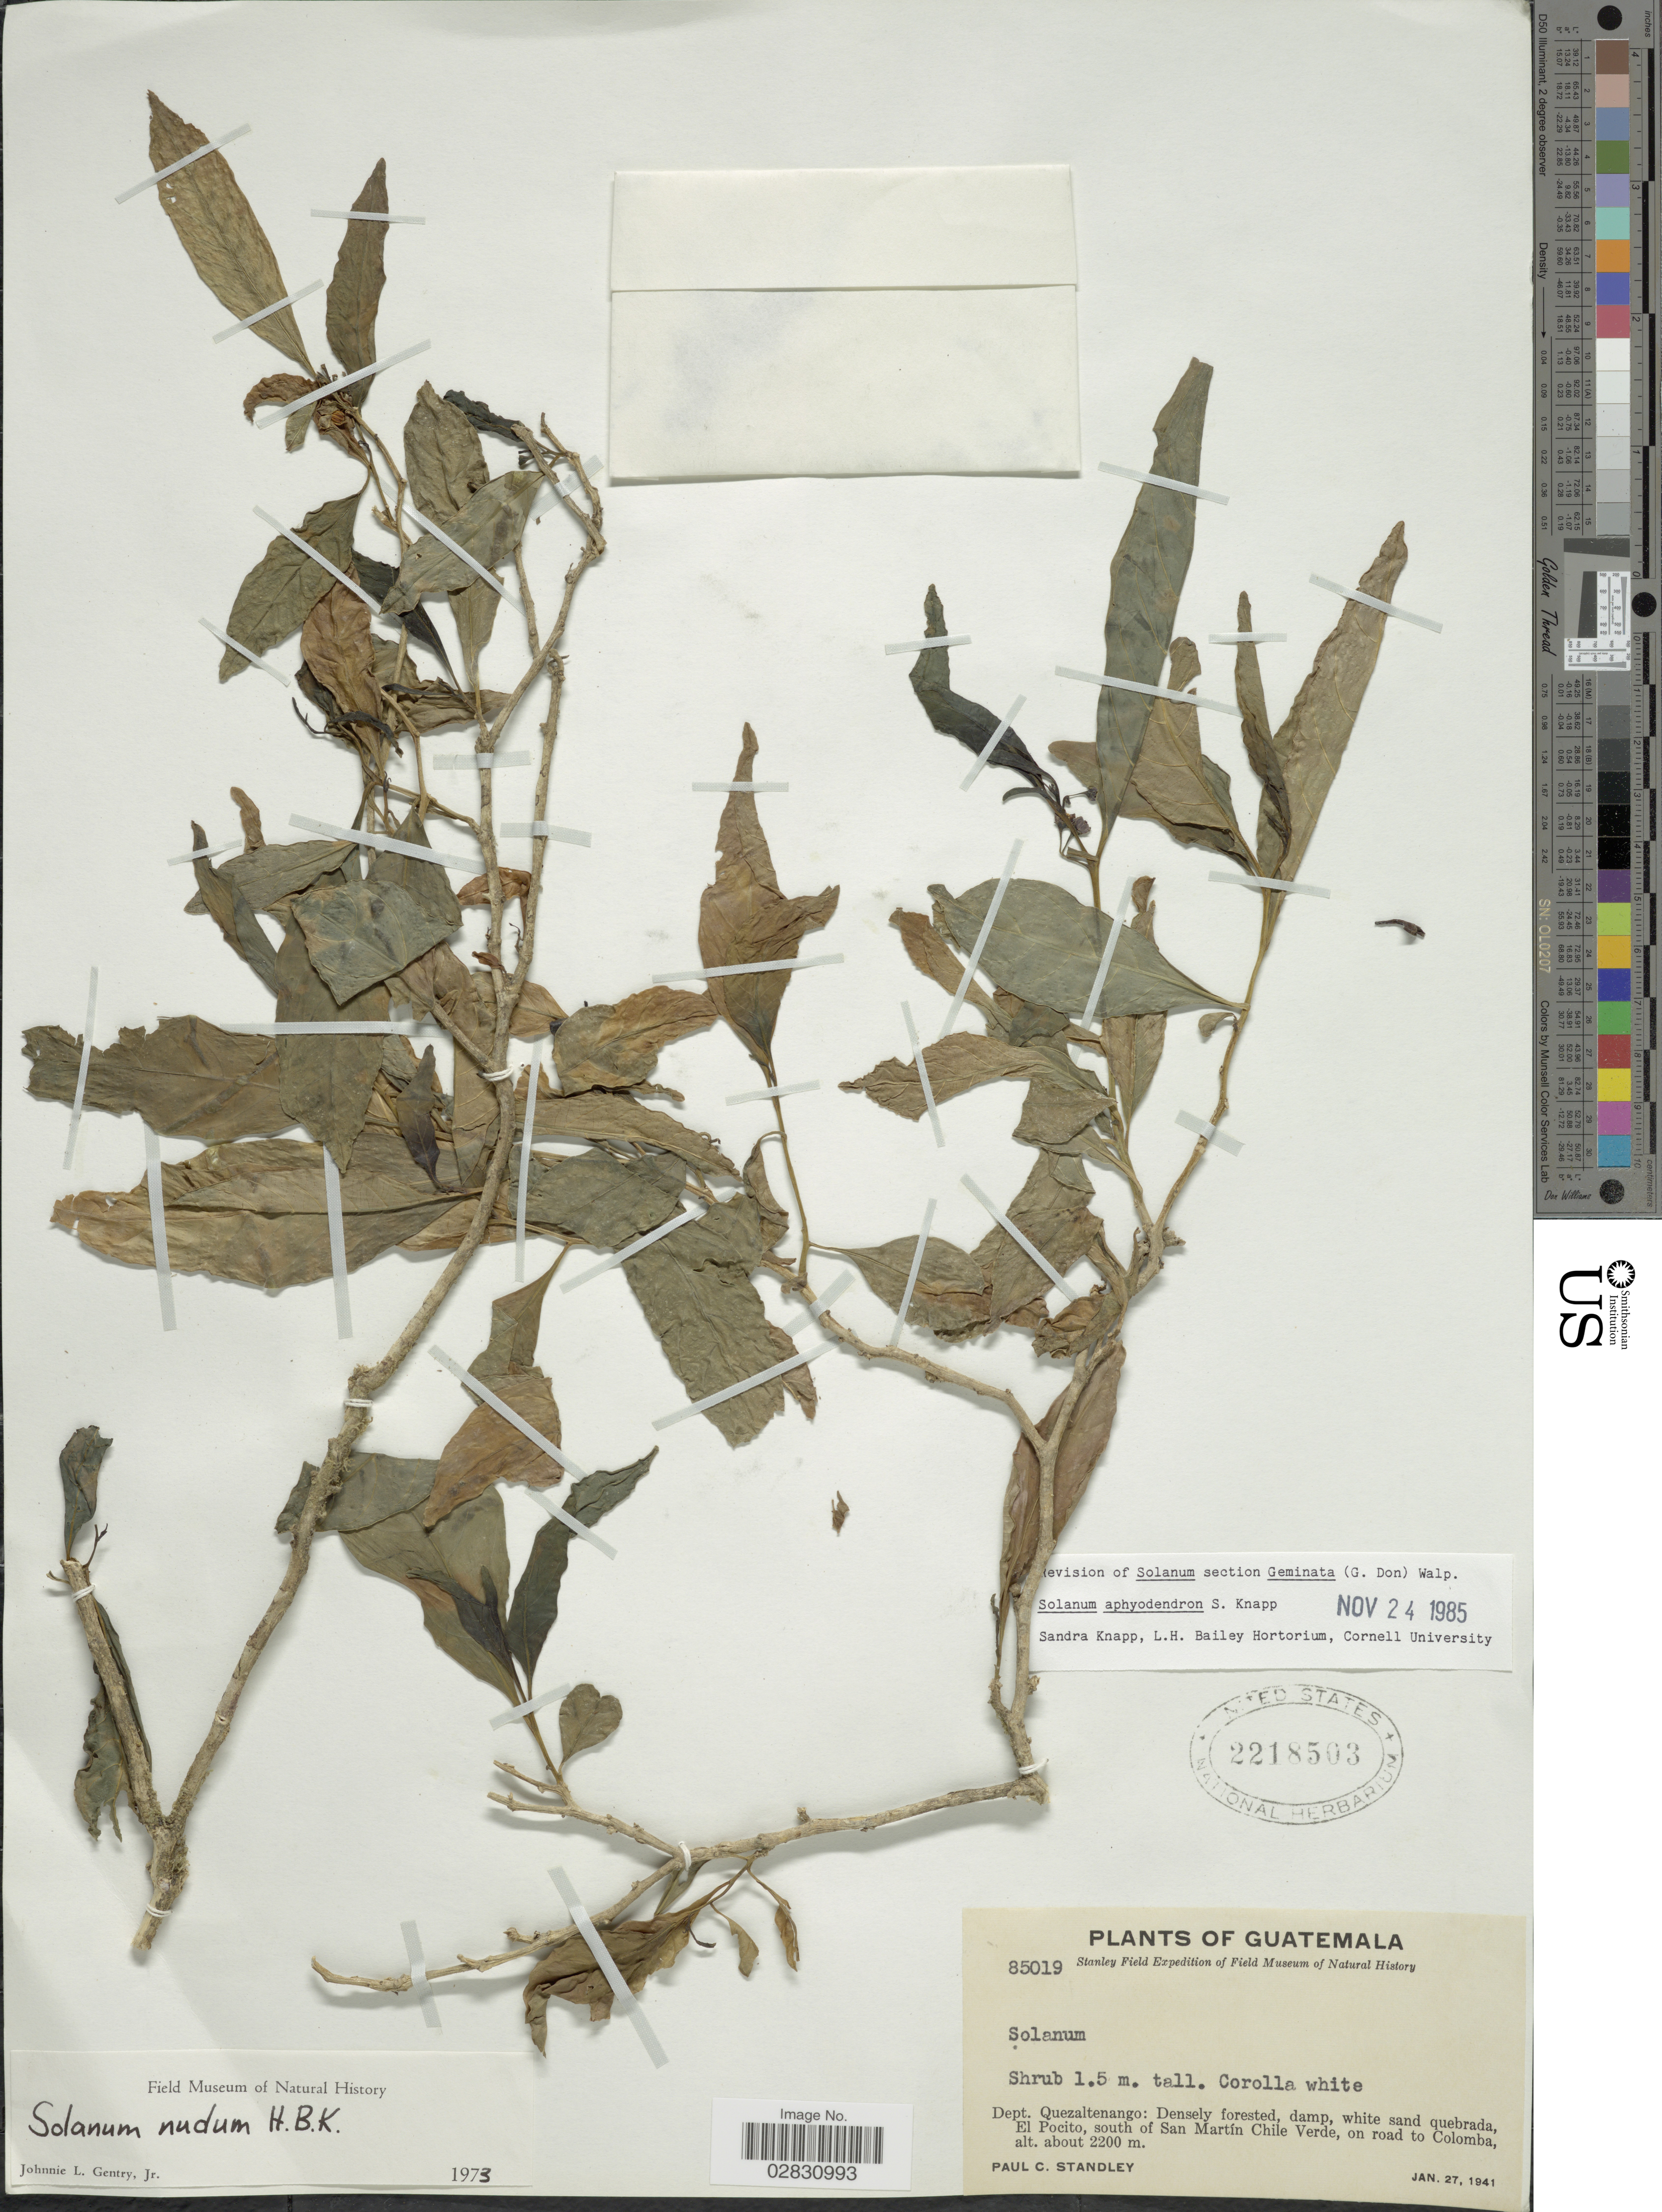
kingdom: Plantae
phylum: Tracheophyta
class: Magnoliopsida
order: Solanales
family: Solanaceae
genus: Solanum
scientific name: Solanum aphyodendron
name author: S. Knapp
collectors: P. C. Standley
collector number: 85019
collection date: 1941-01-27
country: Guatemala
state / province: Quetzaltenango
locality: Dept. Quezaltenango: Densely forested, damp, white sand and quebrada, El Pocito, south of San Martín Chile Verde, on road to Colomba.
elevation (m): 2200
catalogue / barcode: US 2218503